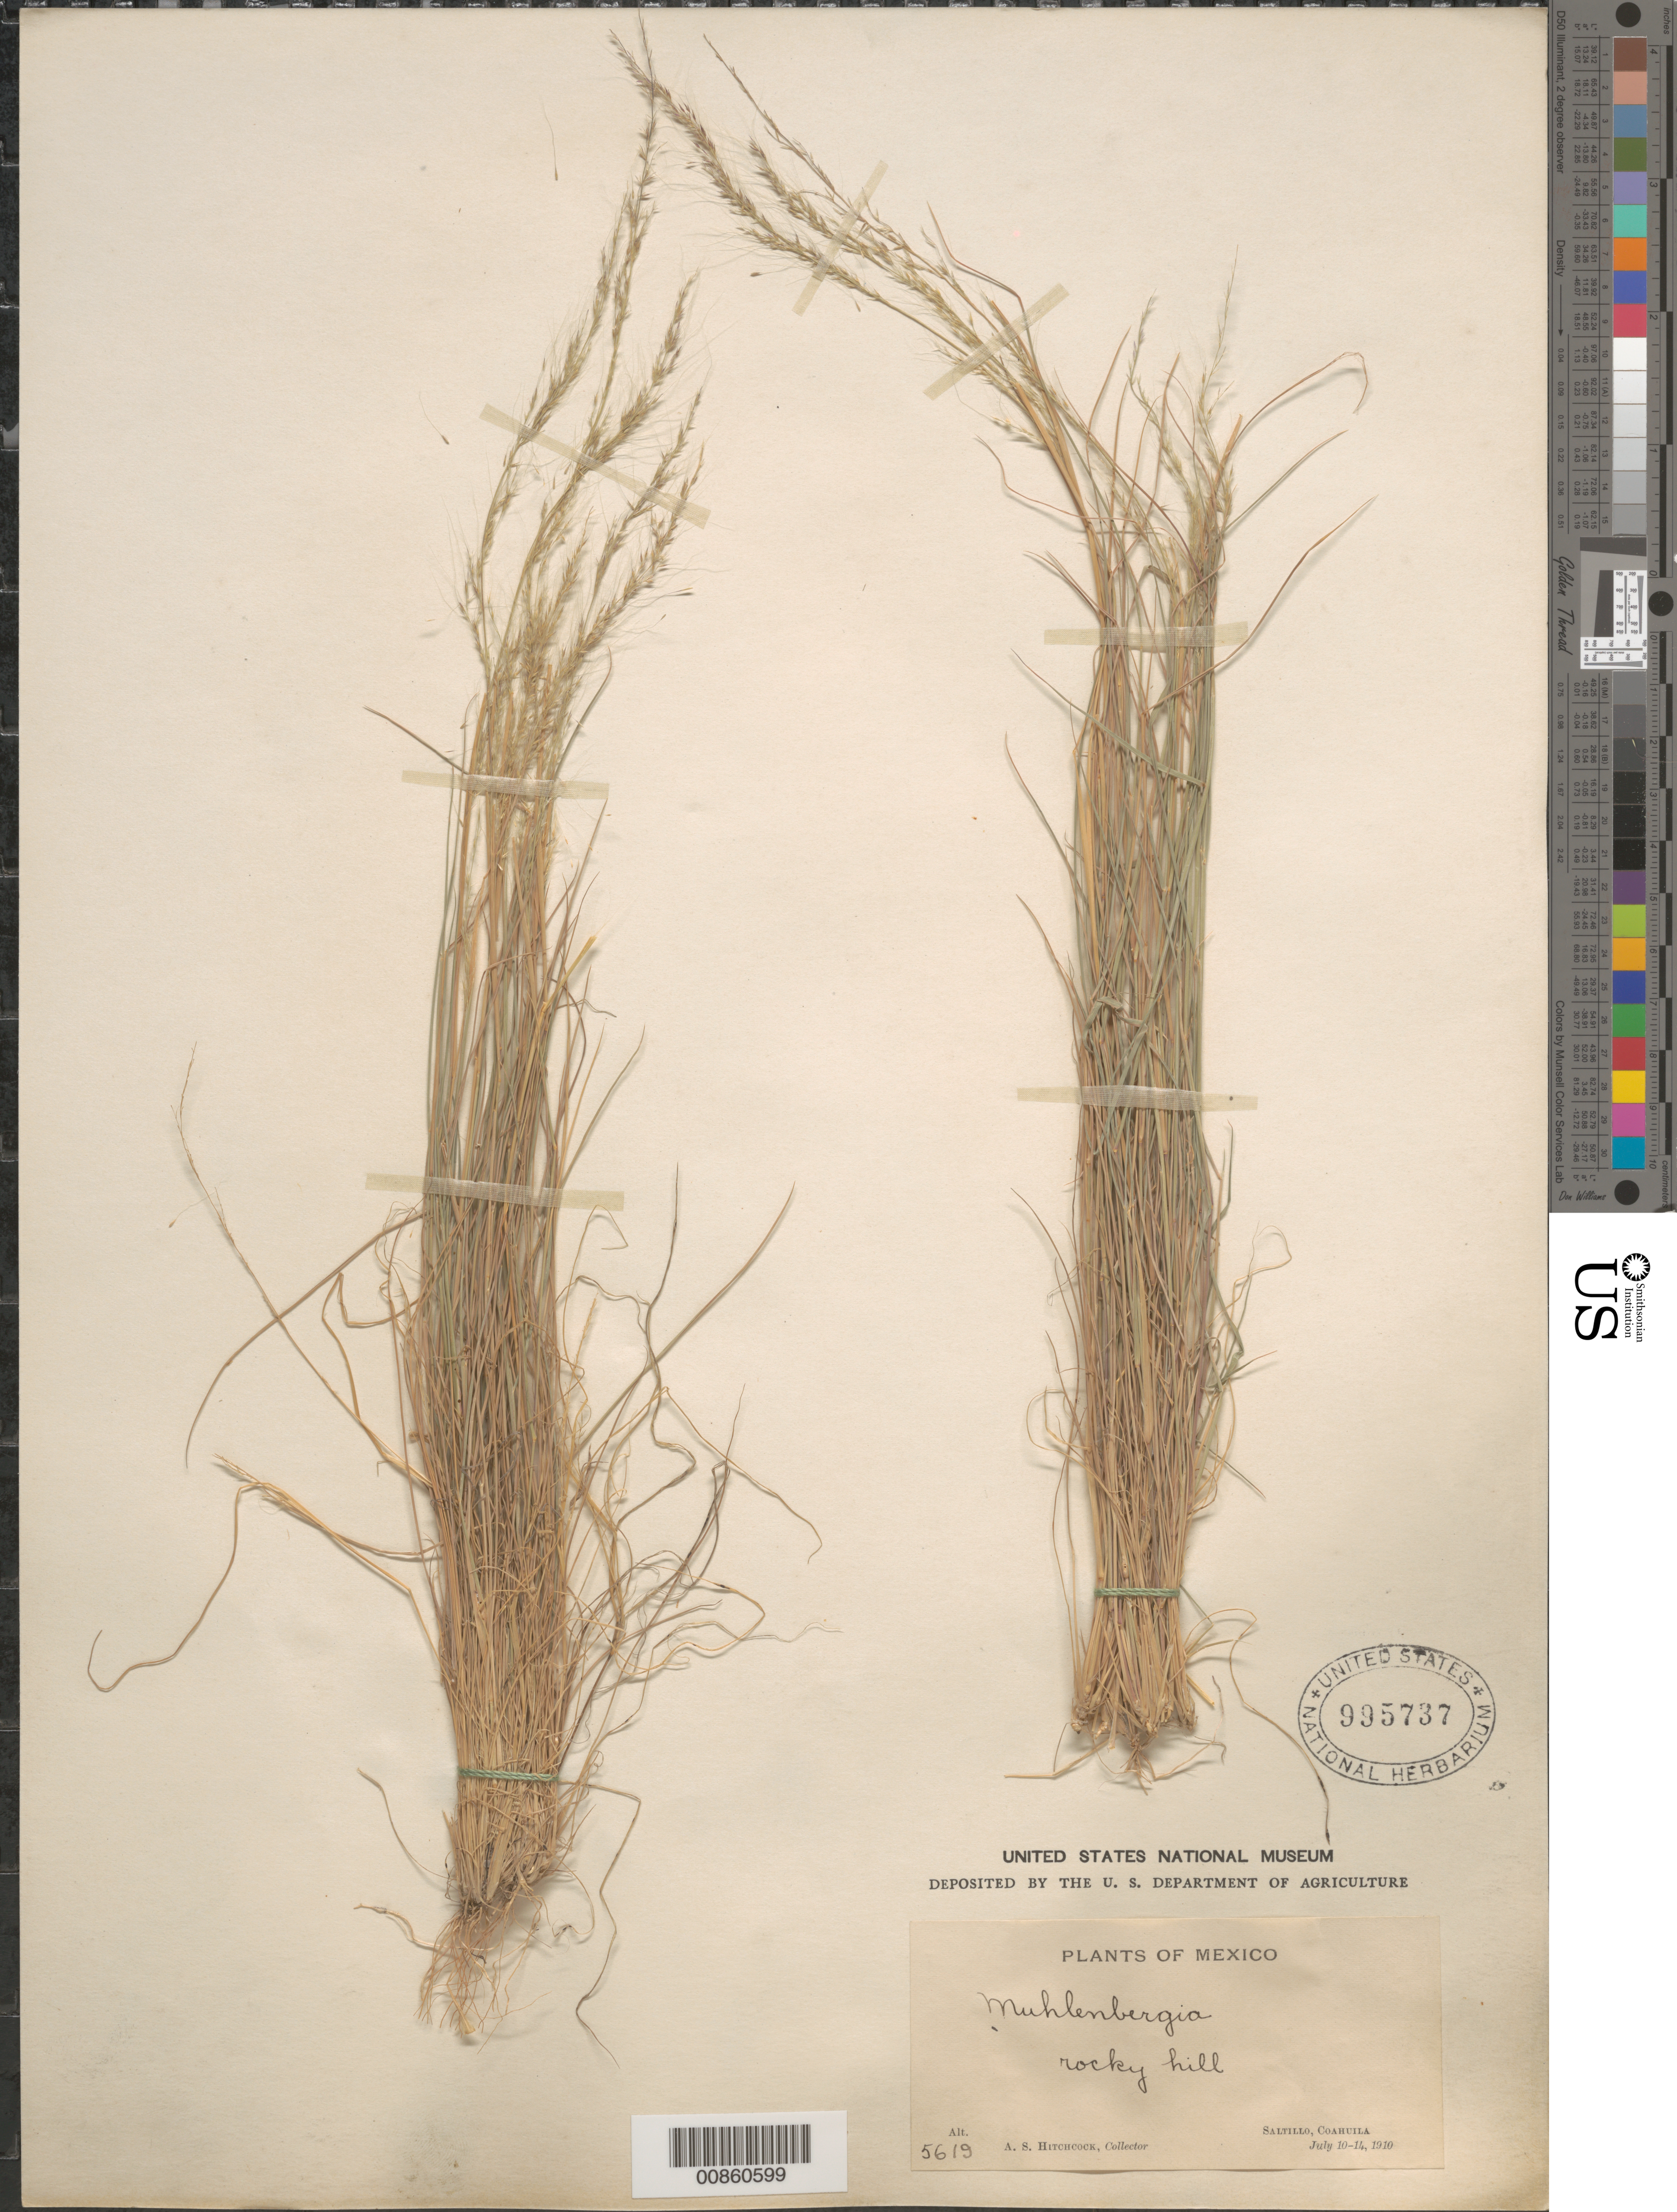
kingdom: Plantae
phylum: Tracheophyta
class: Liliopsida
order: Poales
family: Poaceae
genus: Muhlenbergia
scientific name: Muhlenbergia monticola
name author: Buckley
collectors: A. S. Hitchcock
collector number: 5619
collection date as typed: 10 Jul 1910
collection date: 1910-07-10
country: Mexico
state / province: Coahuila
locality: Saltillo, Coah.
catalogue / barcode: US 995737